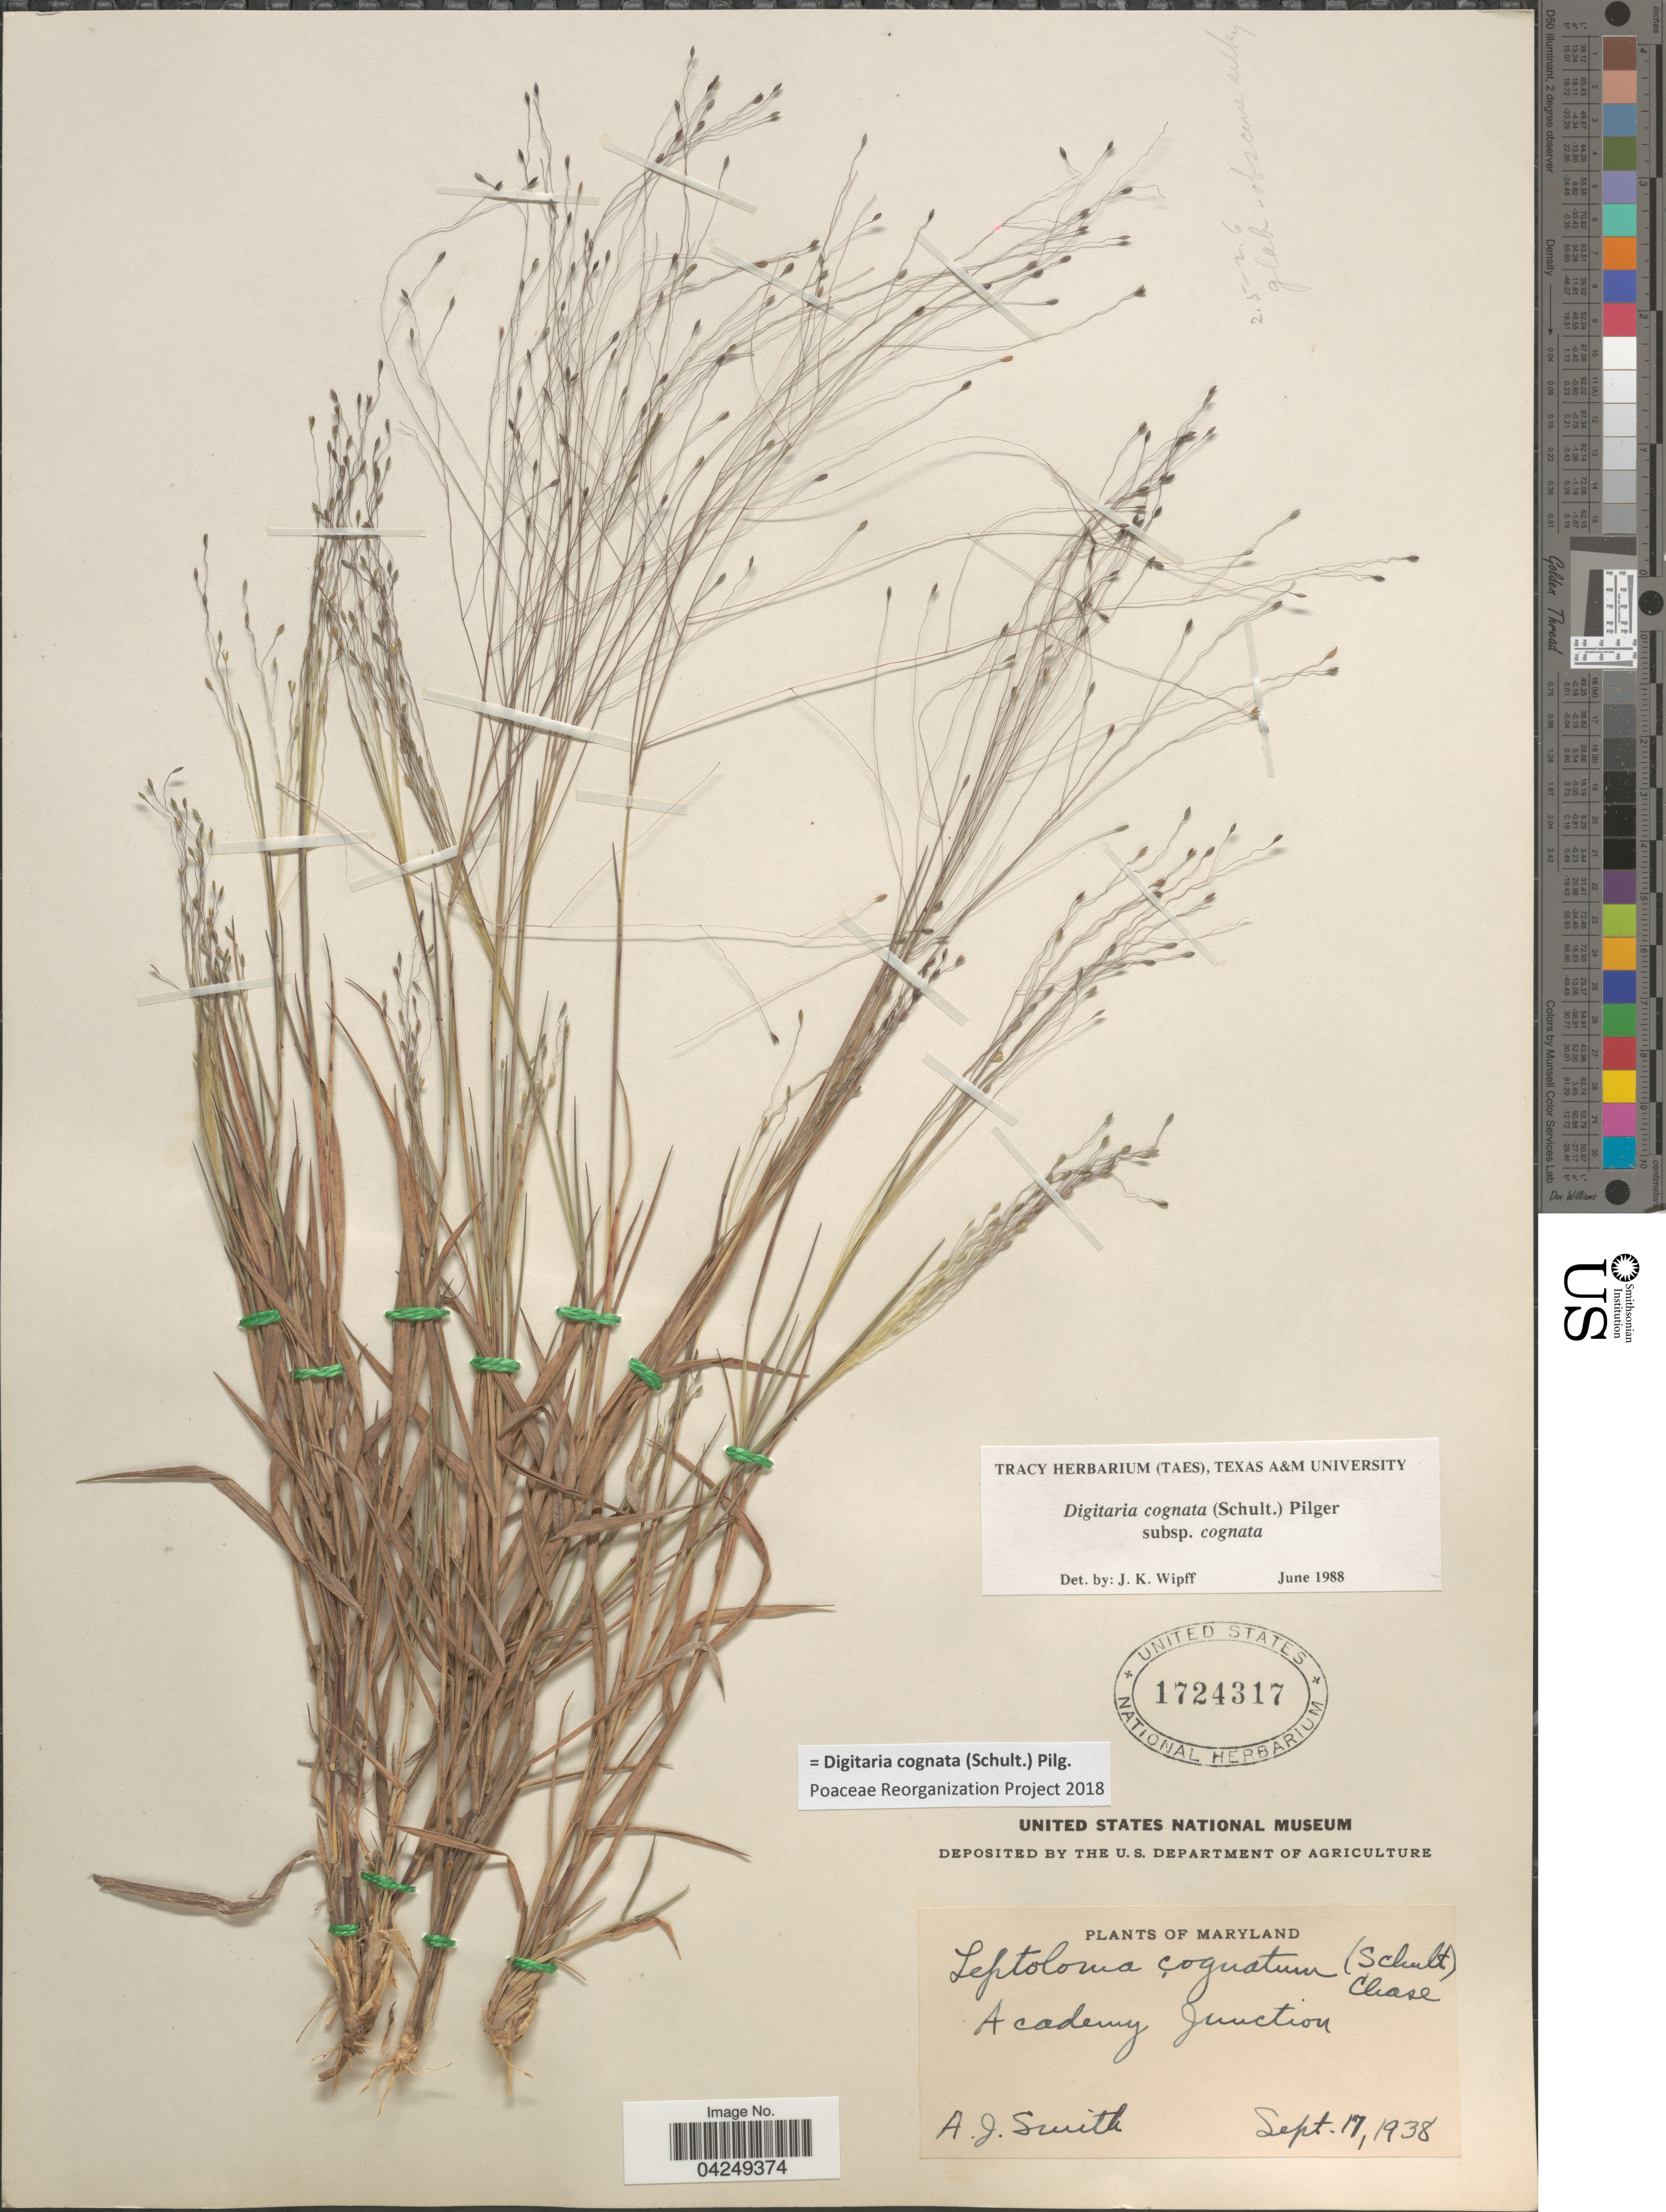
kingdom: Plantae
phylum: Tracheophyta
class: Liliopsida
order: Poales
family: Poaceae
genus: Digitaria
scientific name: Digitaria cognata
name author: (Scult.) Pilg.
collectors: A. J. E. Smith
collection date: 1938-09-17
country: United States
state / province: Maryland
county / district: Anne Arundel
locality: Academy Junction.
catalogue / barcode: US 1724317